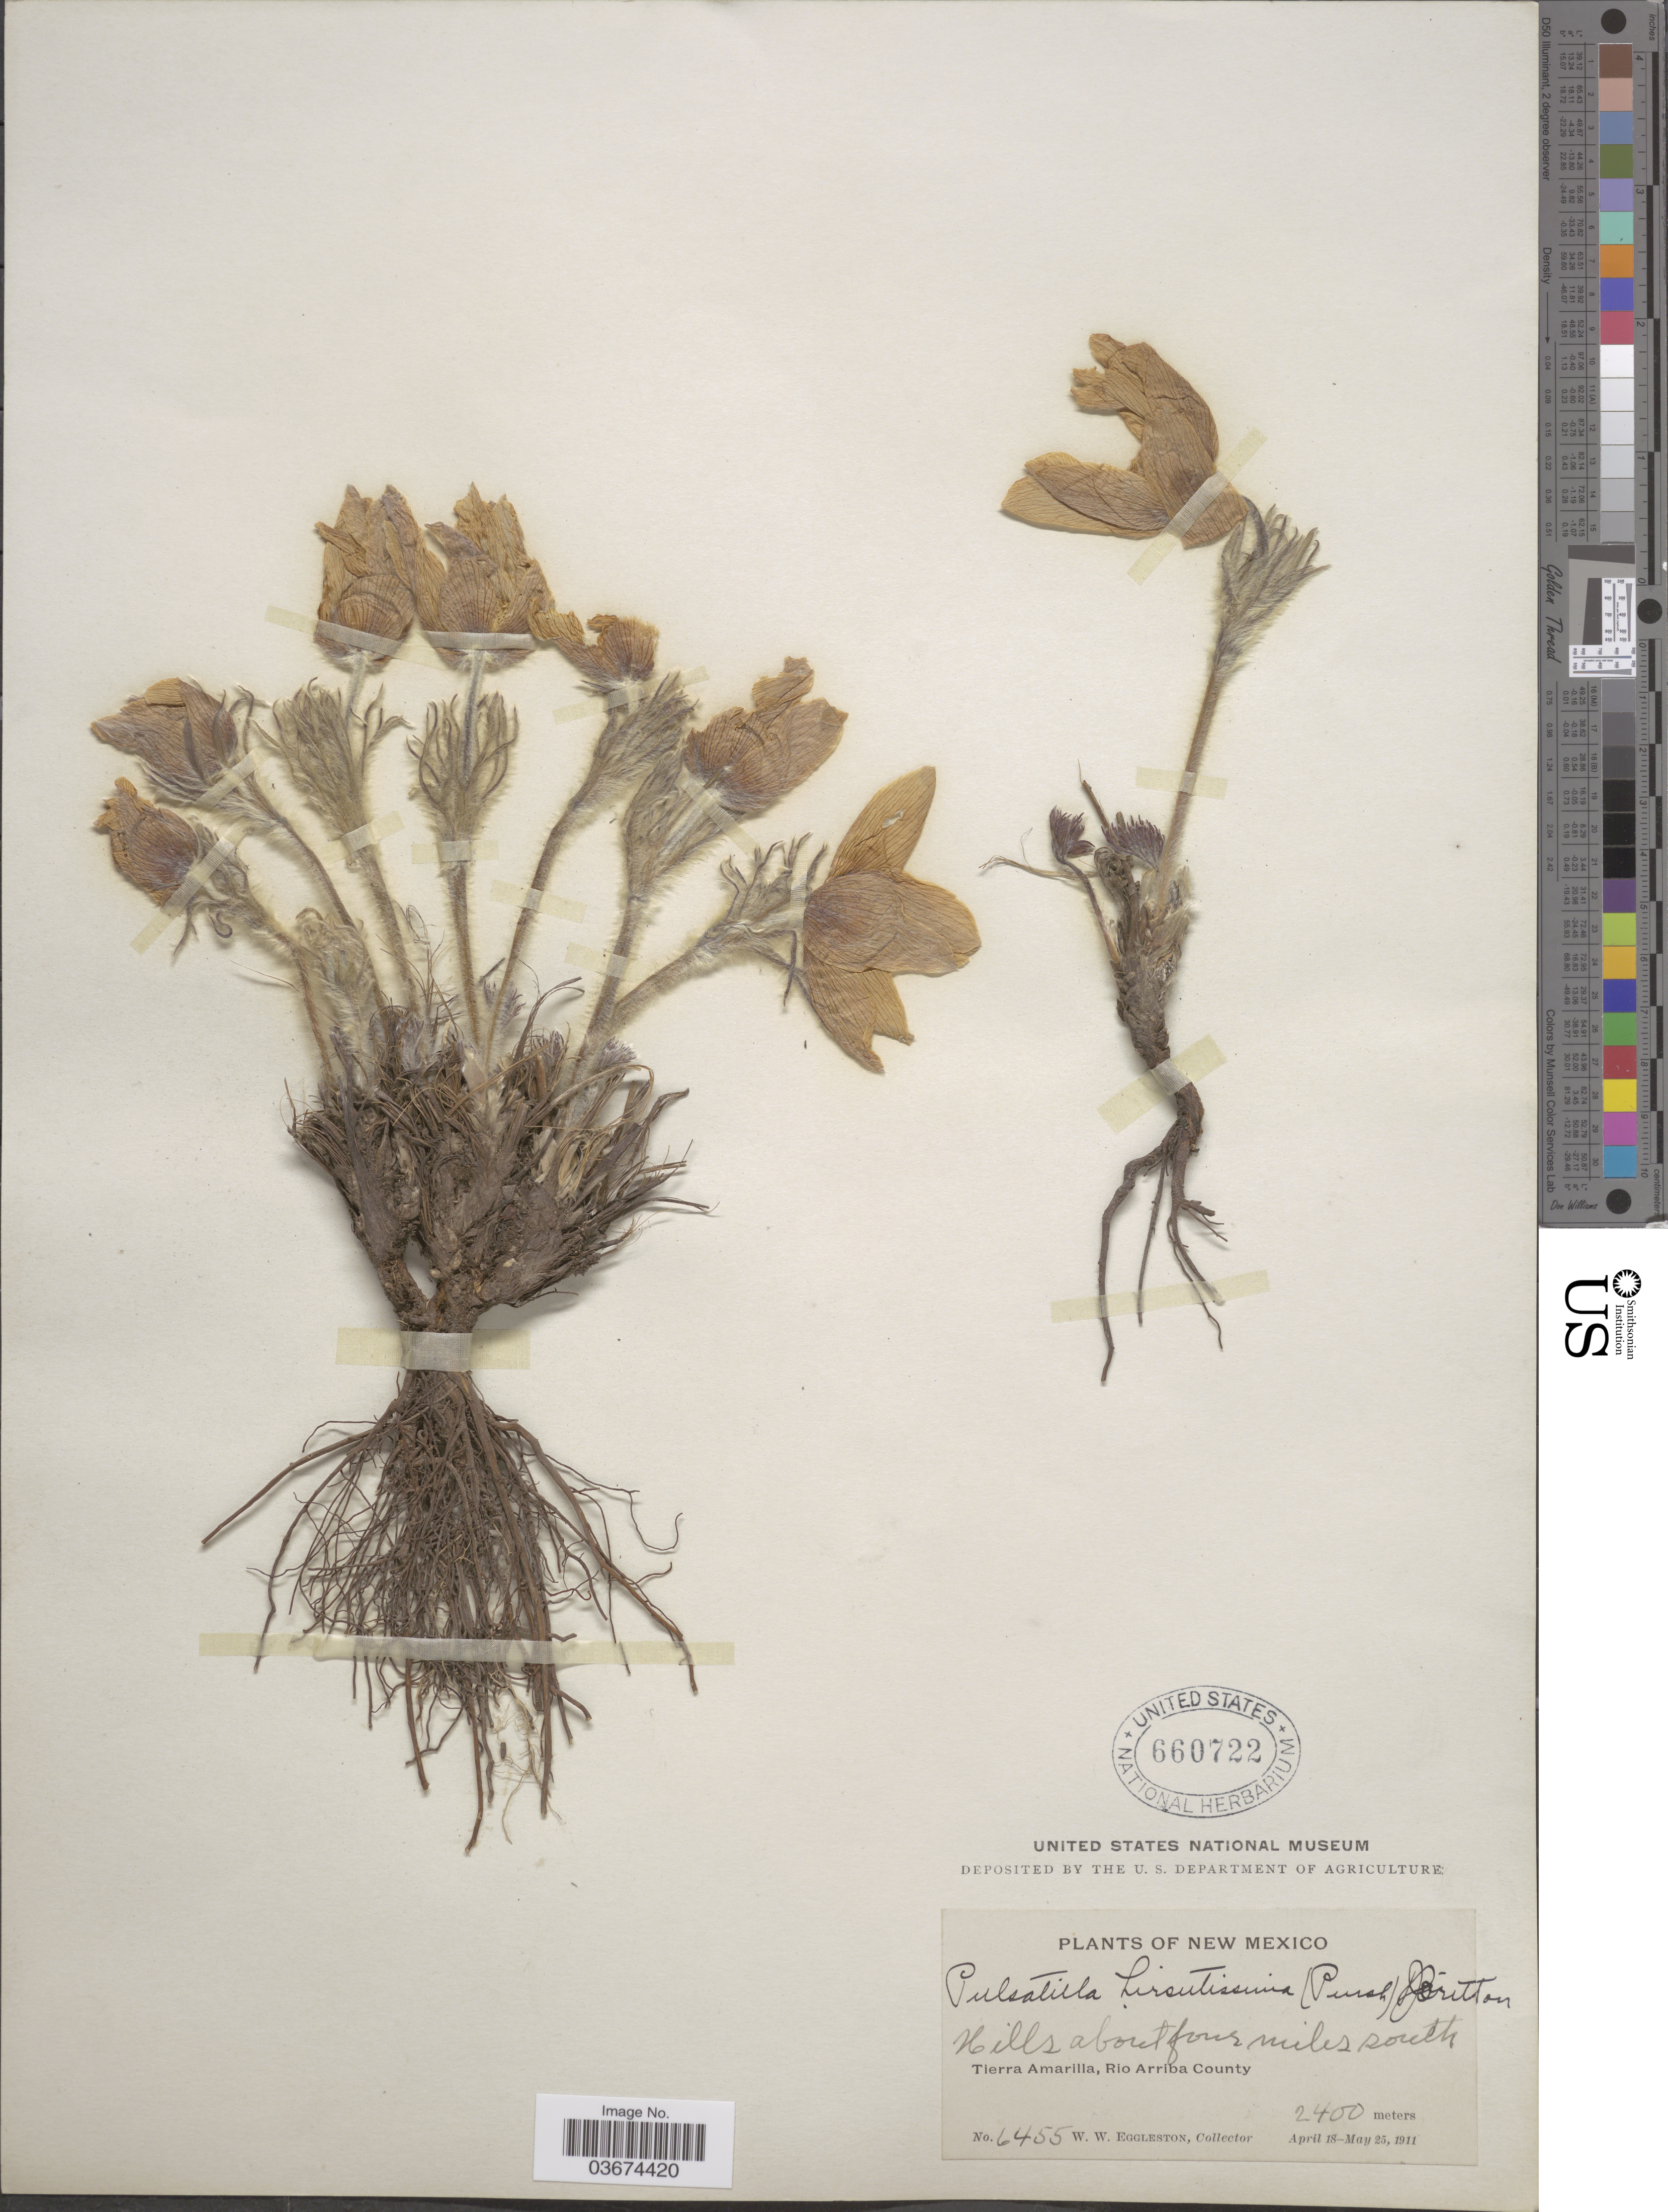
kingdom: Plantae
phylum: Tracheophyta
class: Magnoliopsida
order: Ranunculales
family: Ranunculaceae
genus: Pulsatilla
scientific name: Pulsatilla nuttalliana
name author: (DC.) Bercht. & J. Presl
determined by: Strong, Mark T., (BOT), Smithsonian Institution - National Museum of Natural History (UNITED STATES)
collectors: W. W. Eggleston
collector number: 6455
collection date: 1911-04-18/1911-05-25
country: United States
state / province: New Mexico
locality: Hills about four miles south. Tierra Amarilla, Rio Arriba County.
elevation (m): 2400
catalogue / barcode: US 660722